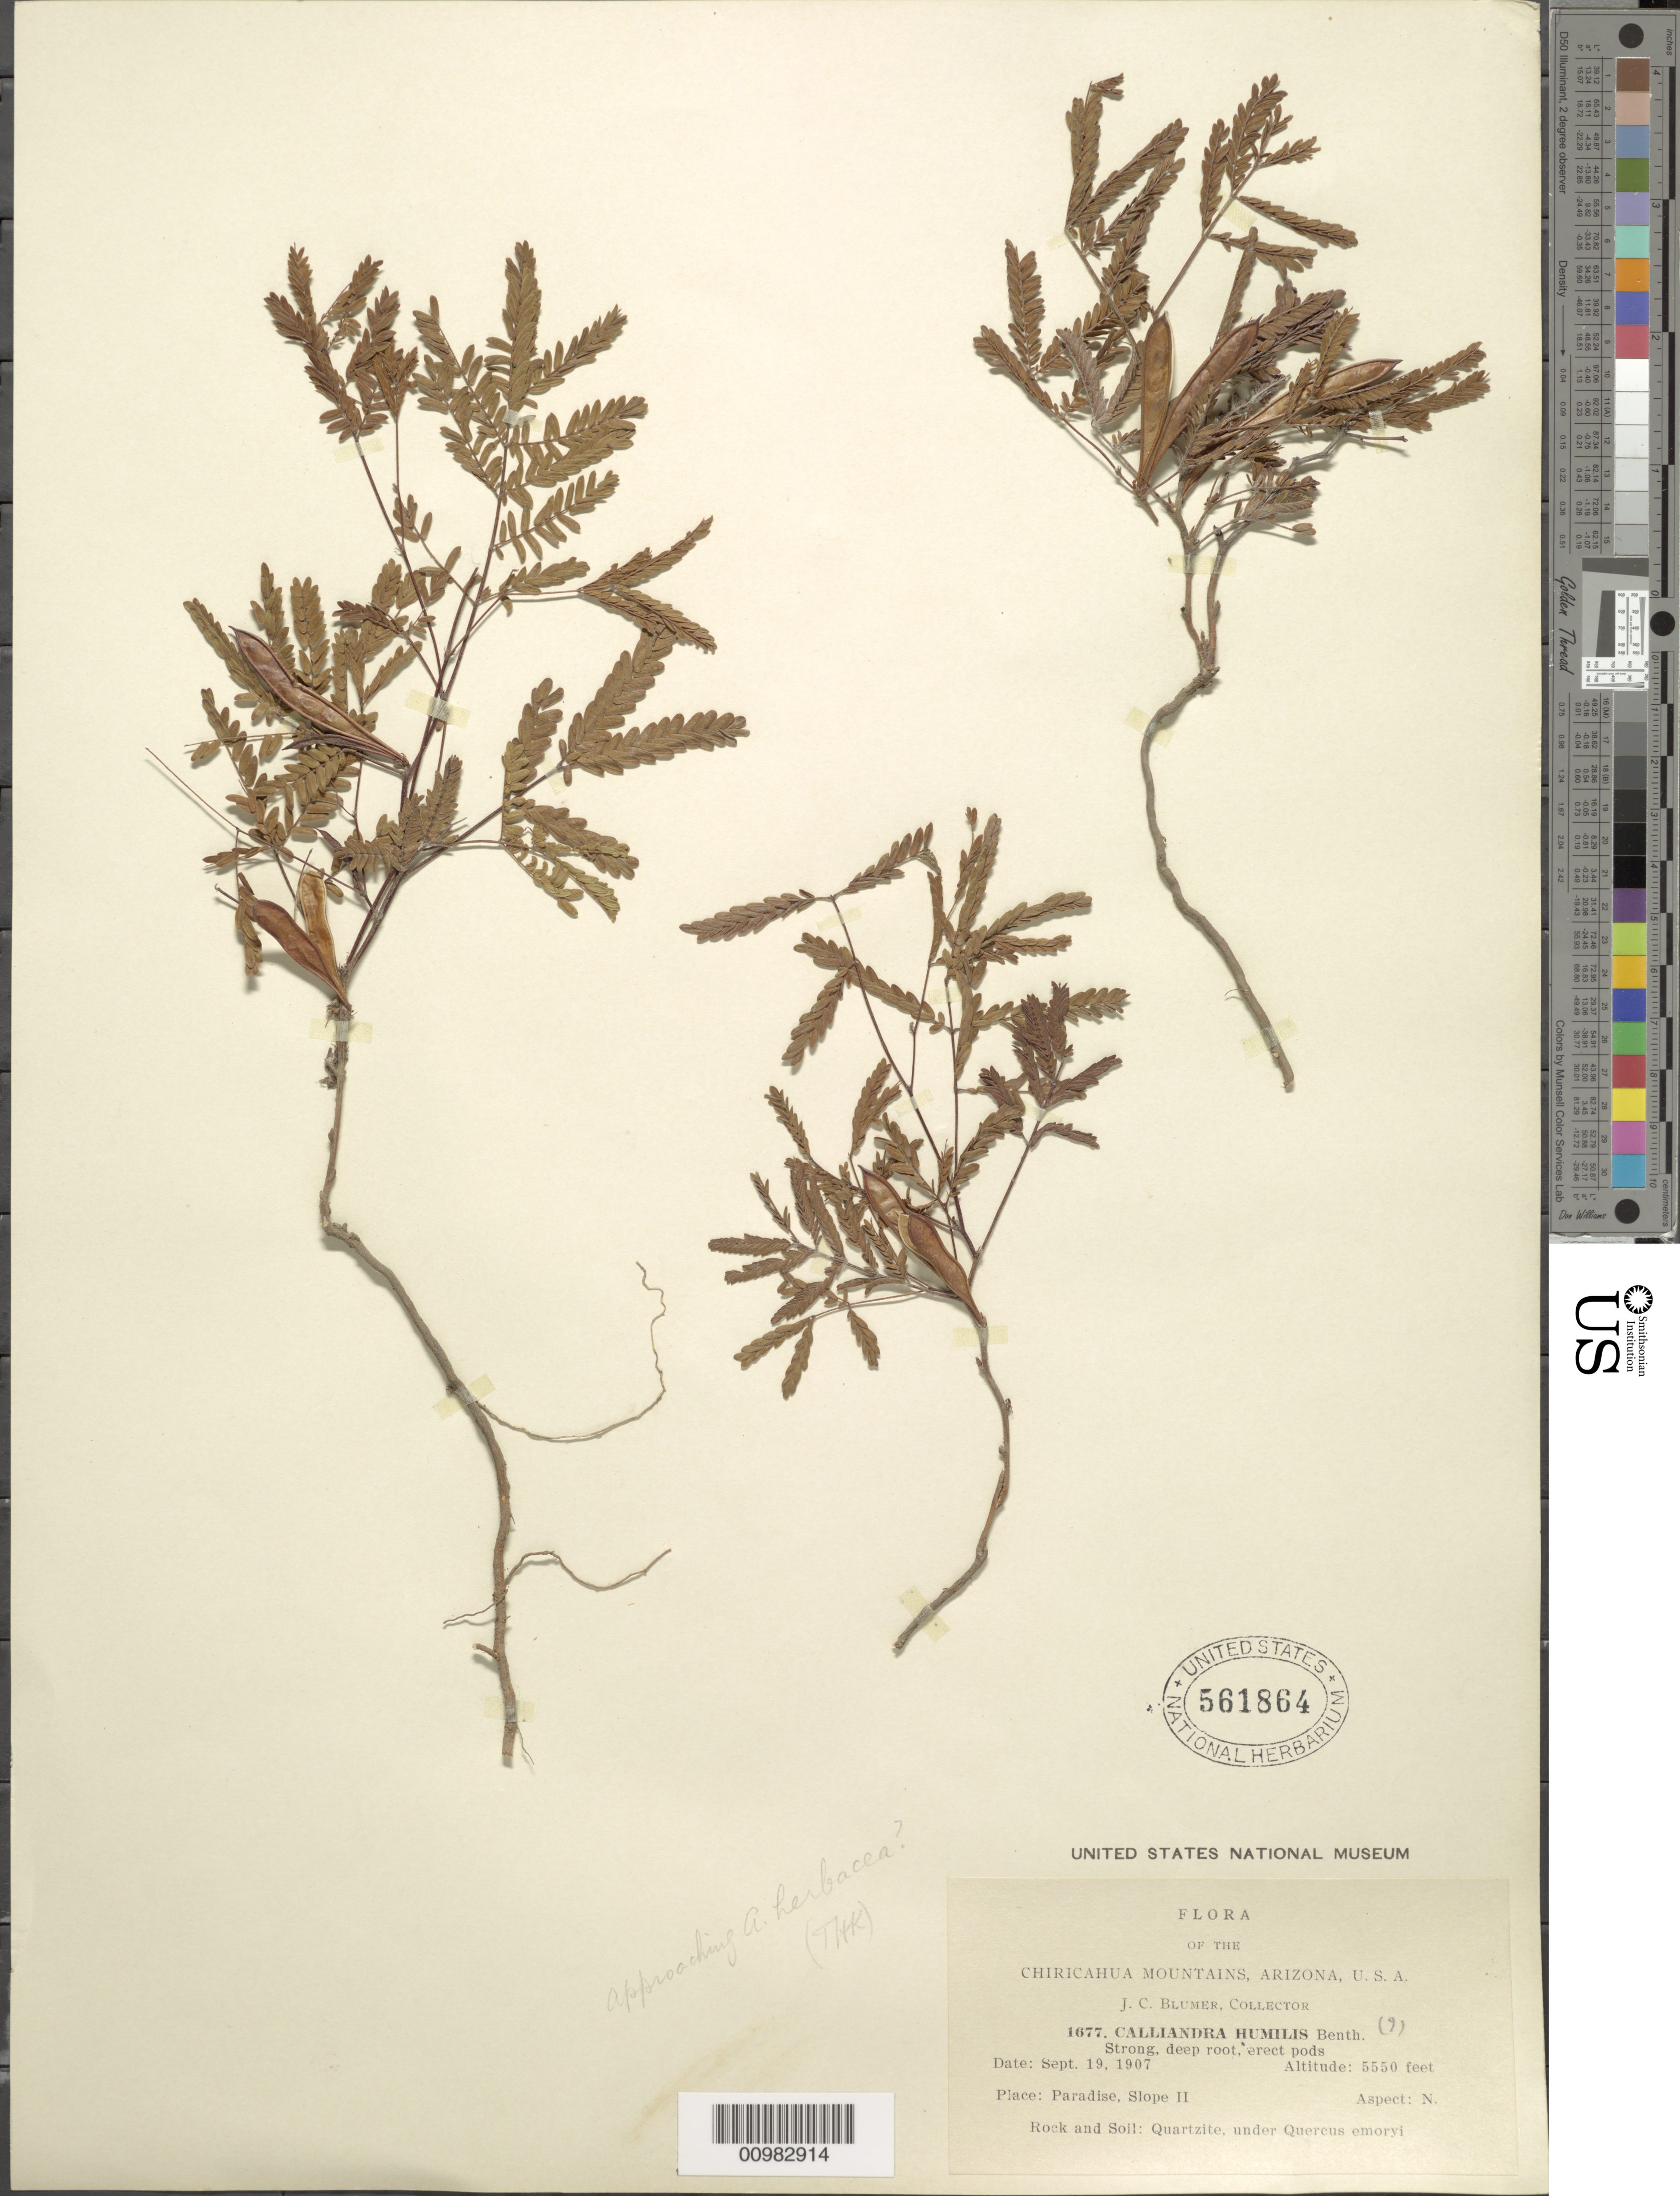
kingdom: Plantae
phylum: Tracheophyta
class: Magnoliopsida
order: Fabales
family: Fabaceae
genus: Calliandra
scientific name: Calliandra humilis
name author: Benth.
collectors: J. C. Blumer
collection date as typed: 19 Sep 1907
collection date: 1907-09-19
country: United States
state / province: Arizona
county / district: Cochise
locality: Chiricahua Mountains, Paradise Slope II.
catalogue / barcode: US 561864